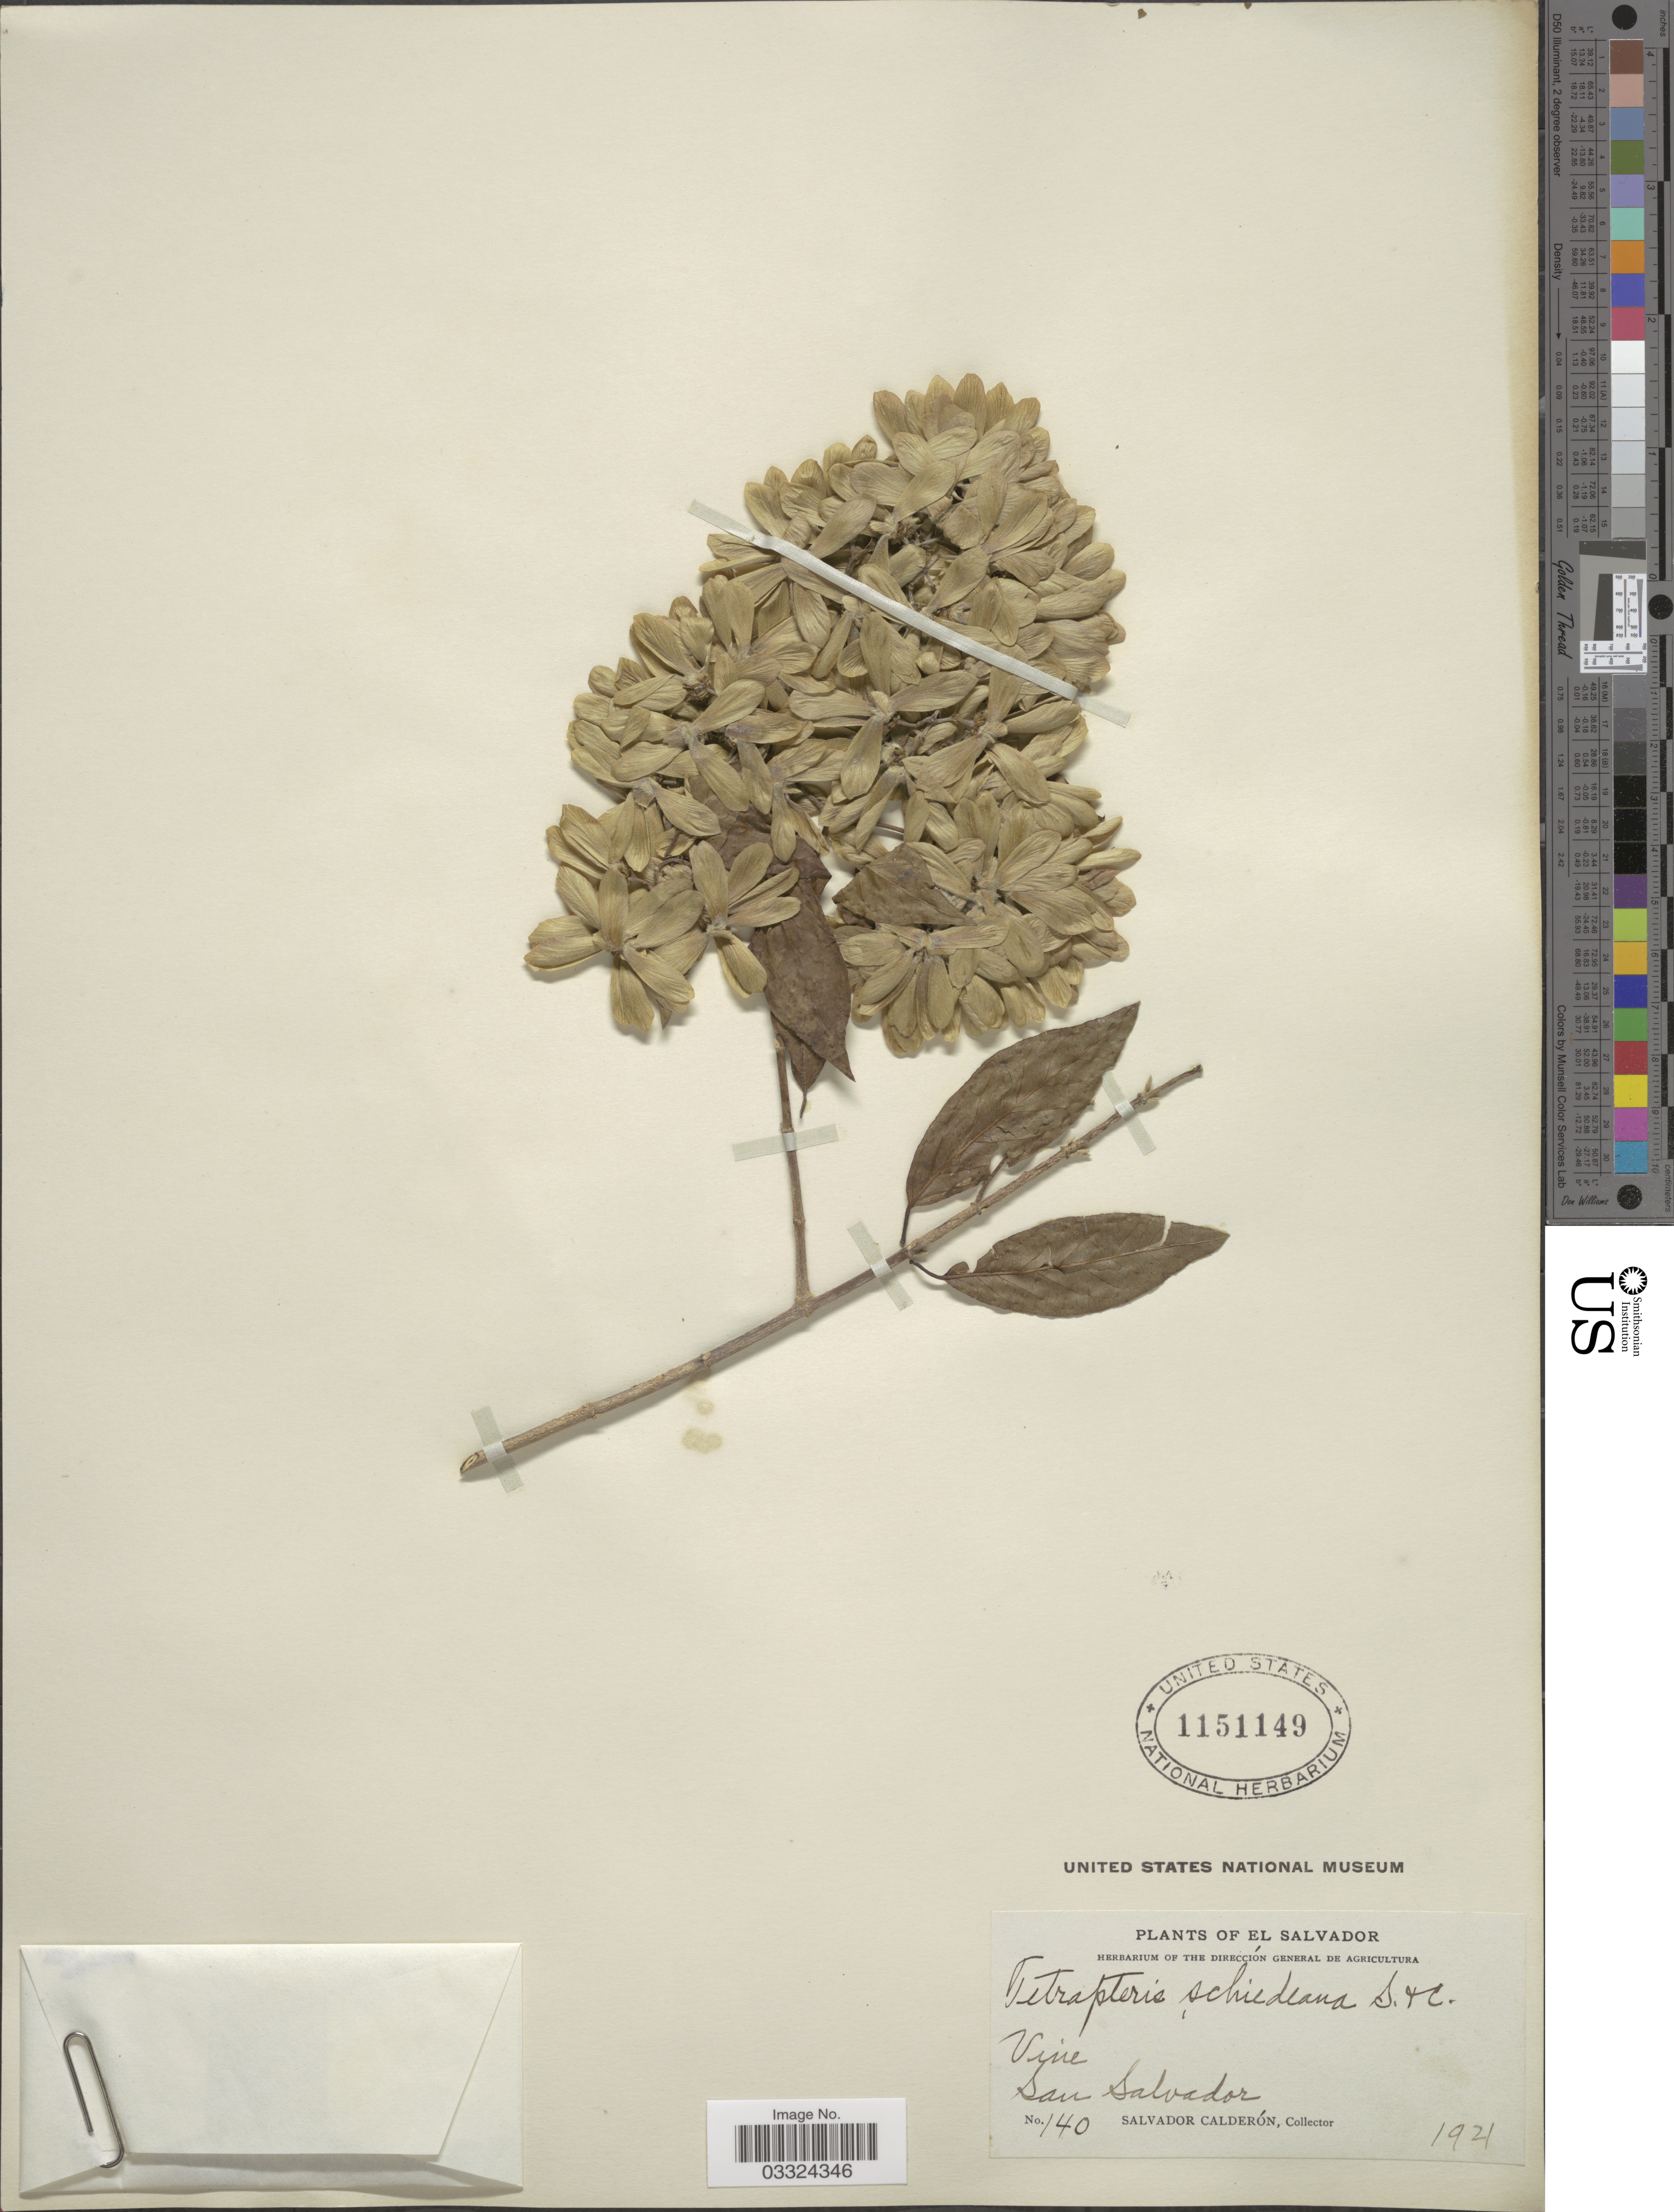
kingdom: Plantae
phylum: Tracheophyta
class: Magnoliopsida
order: Malpighiales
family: Malpighiaceae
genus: Tetrapterys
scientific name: Tetrapterys schiedeana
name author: Schltdl. & Cham.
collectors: S. Calderón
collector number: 140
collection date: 1921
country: El Salvador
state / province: San Salvador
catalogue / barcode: US 1151149